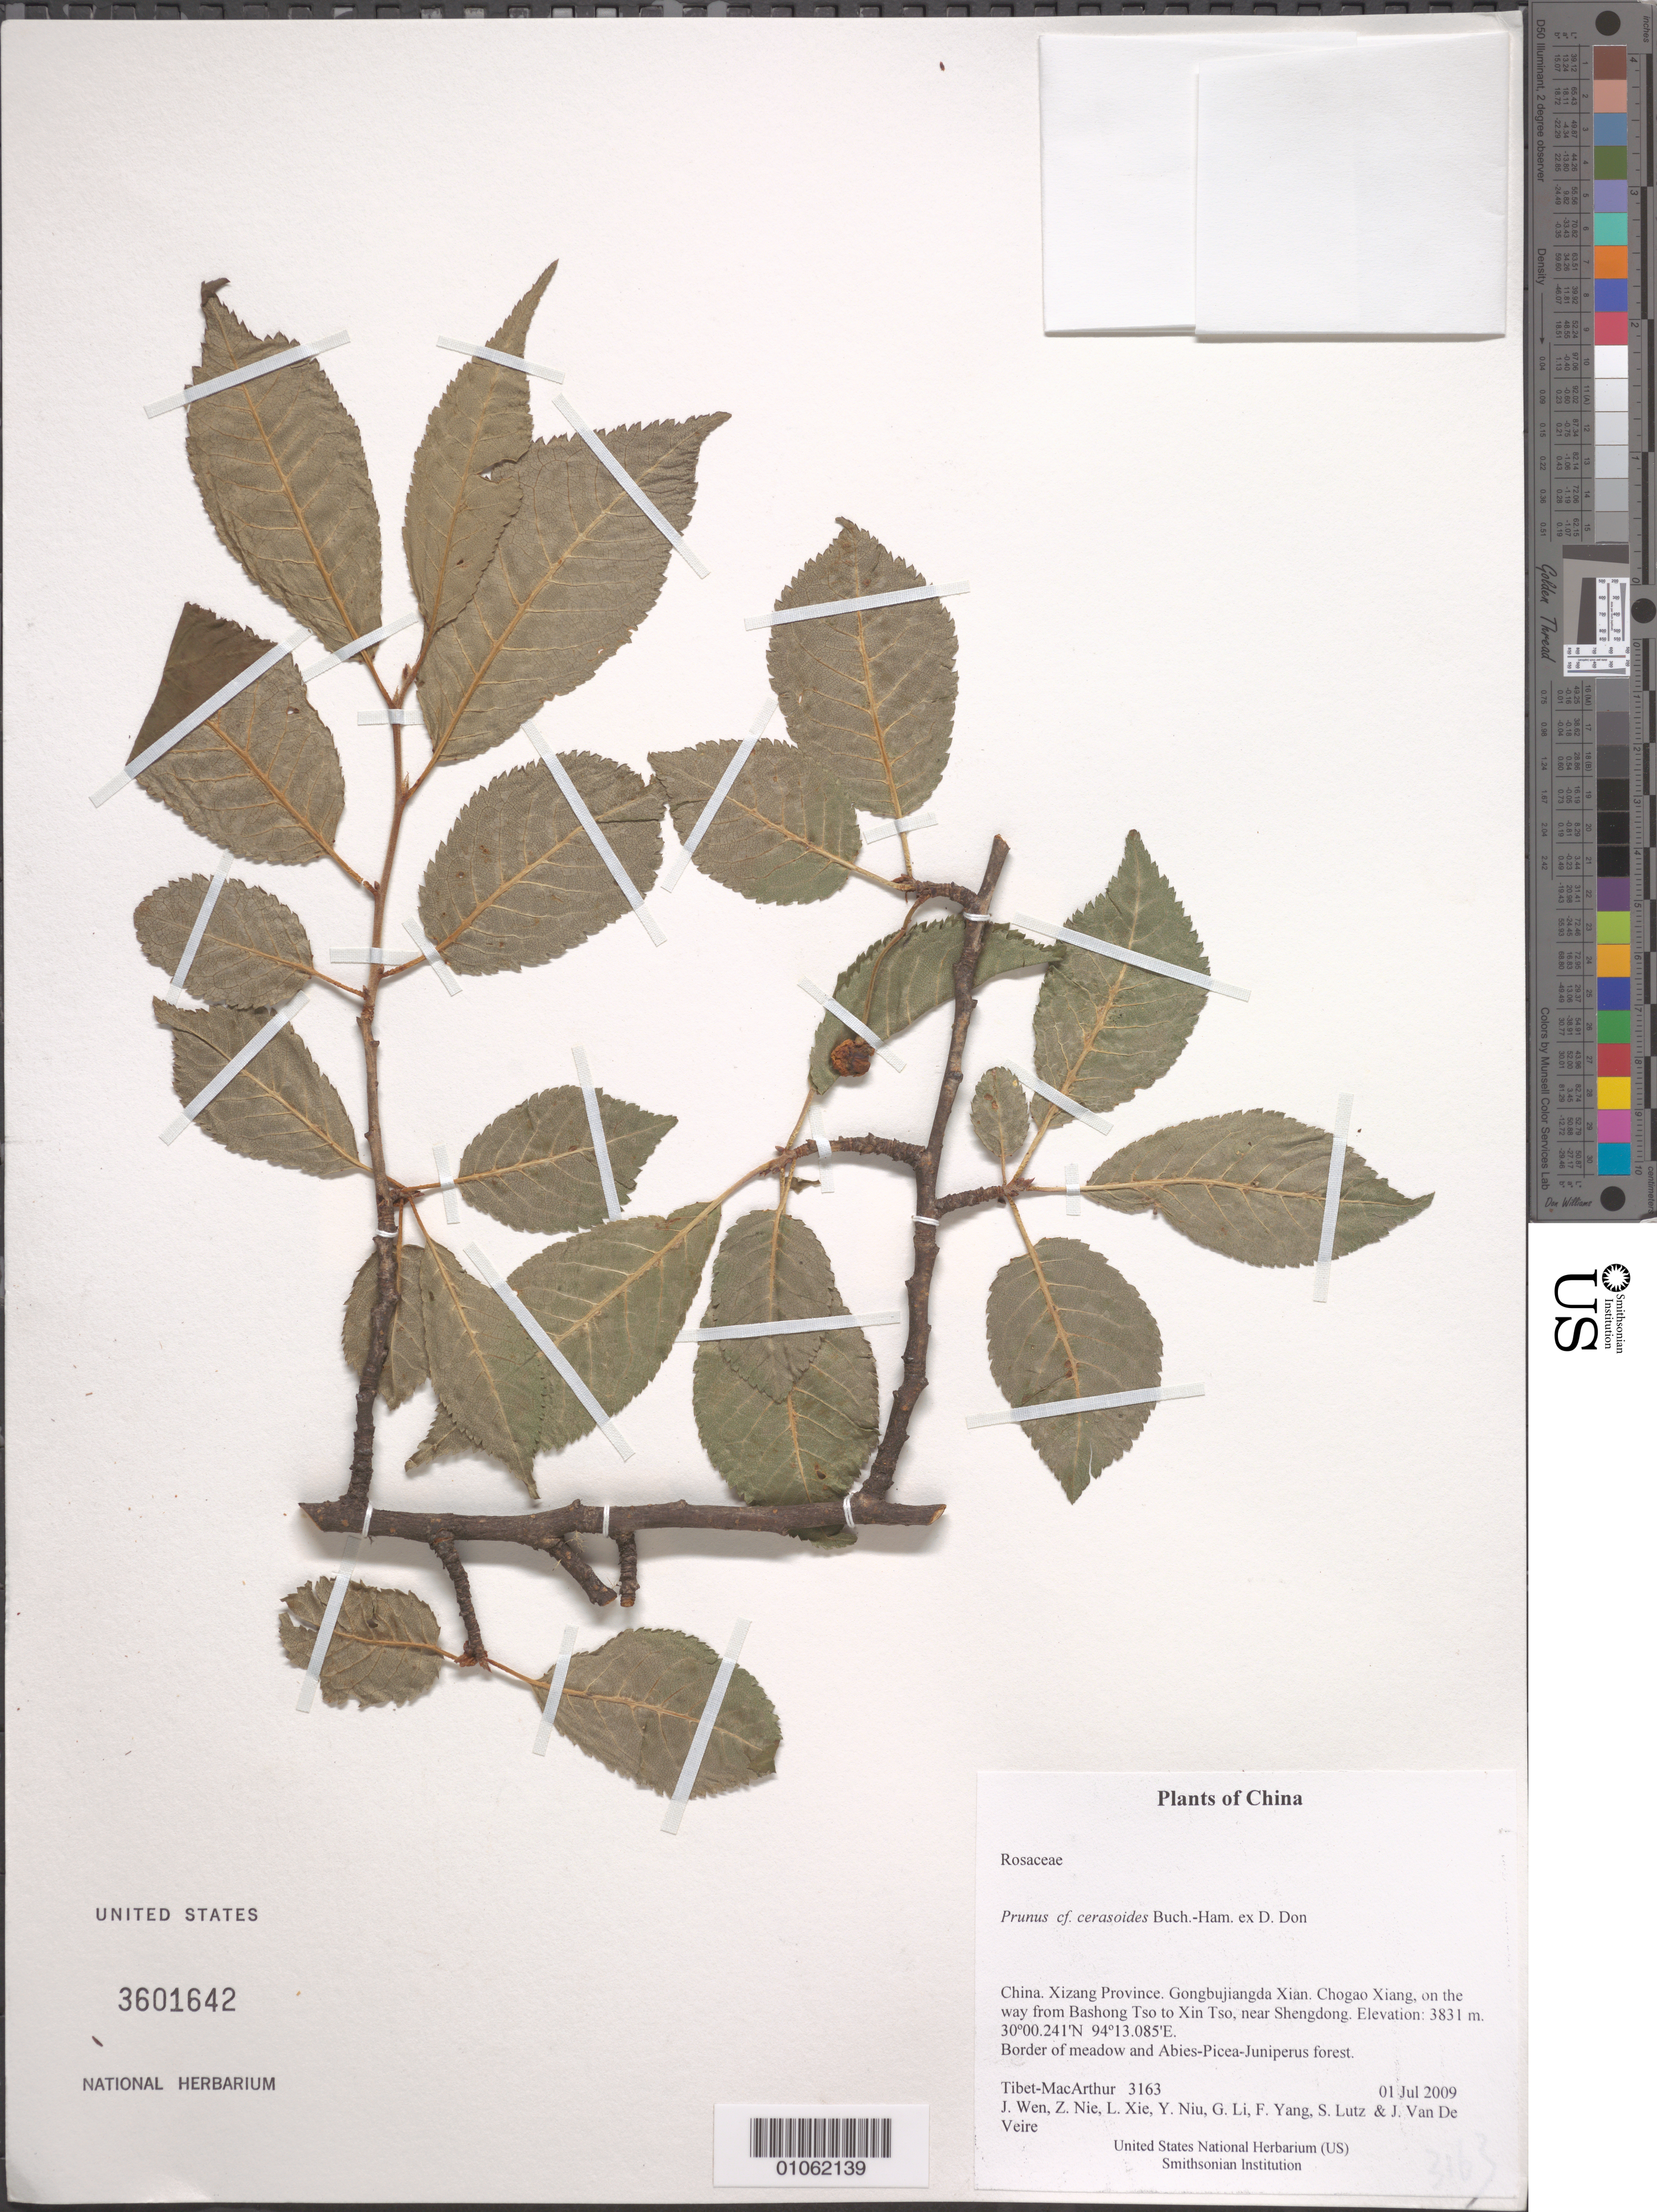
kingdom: Plantae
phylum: Tracheophyta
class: Magnoliopsida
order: Rosales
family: Rosaceae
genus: Prunus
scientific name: Prunus cerasoides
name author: Buch.-Ham. ex D. Don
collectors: Tibet-MacArthur, J. Wen, Z. Nie, L. Xie, Y. Niu, G. Li, F. Yang, S. Lutz & J. Van De Veire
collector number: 3163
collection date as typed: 01 Jul 2009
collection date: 2009-07-01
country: China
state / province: Xizang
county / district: Gongbujiangda Xian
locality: Chogao Xiang, on the way from Bashong Tso to Xin Tso, near Shengdong.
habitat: Border of meadow and Abies-Picea-Juniperus forest.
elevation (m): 3831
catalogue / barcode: US 3601642